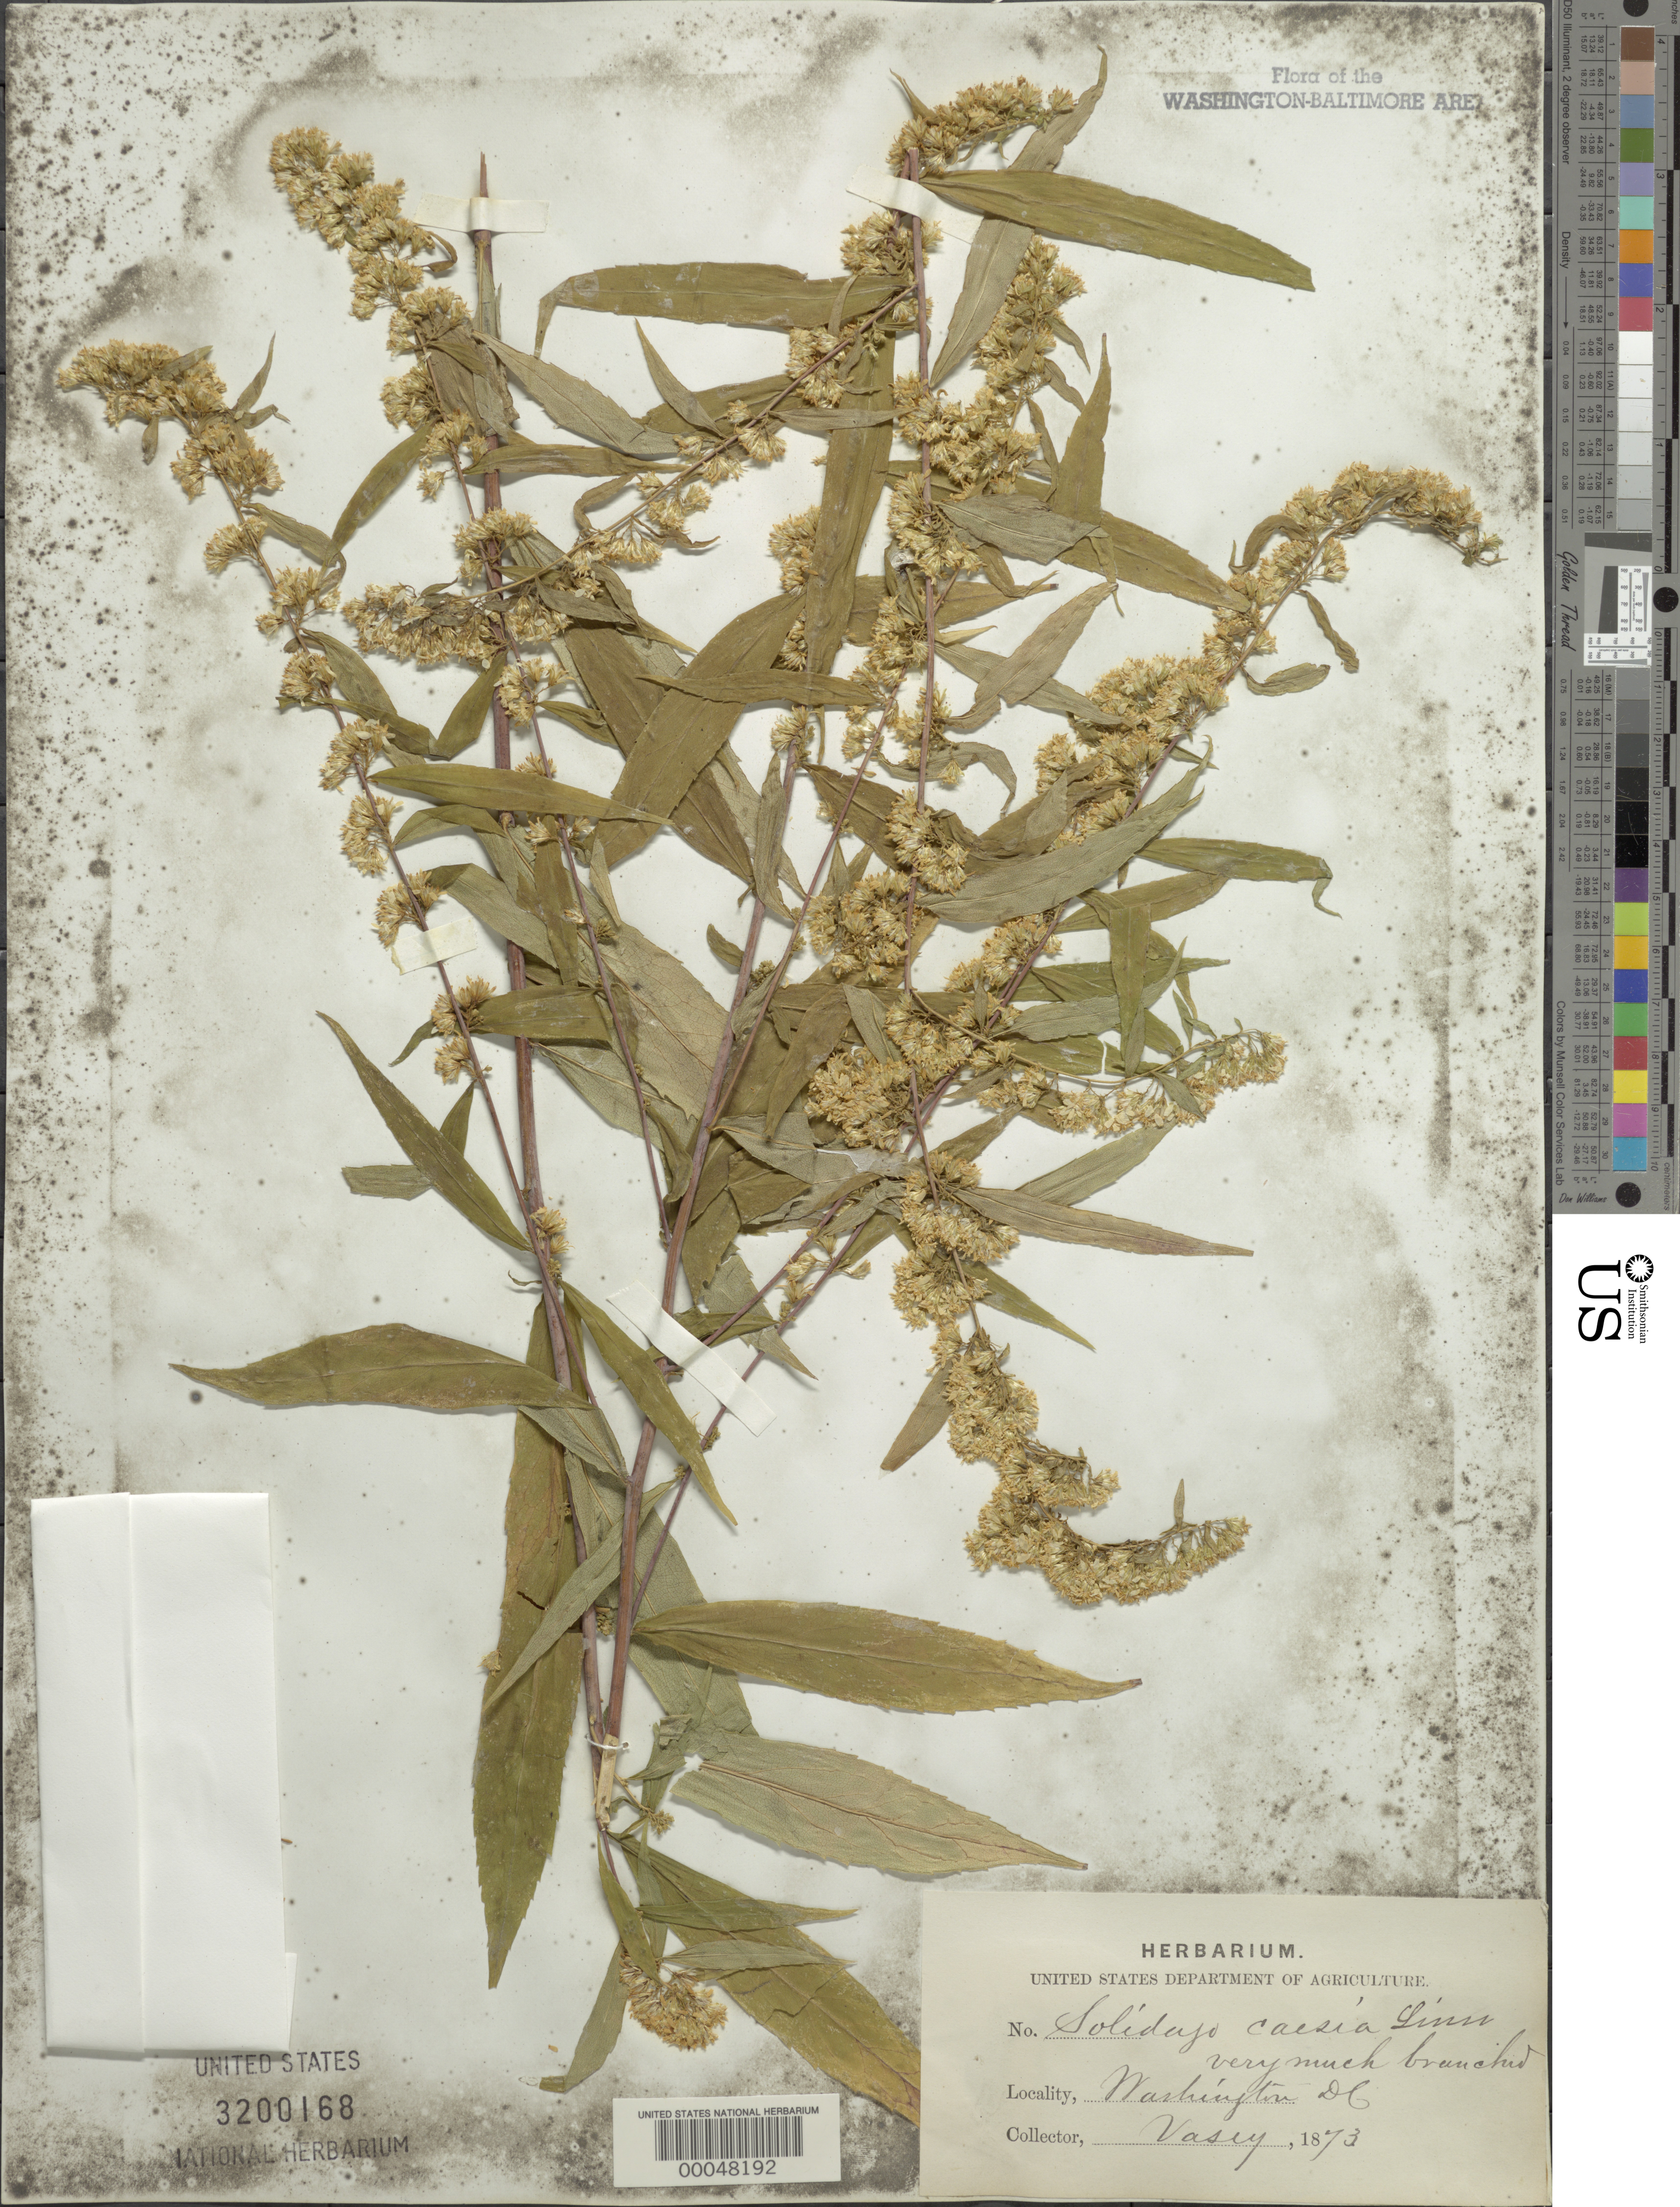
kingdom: Plantae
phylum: Tracheophyta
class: Magnoliopsida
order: Asterales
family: Asteraceae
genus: Solidago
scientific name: Solidago caesia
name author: L.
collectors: G. R. Vasey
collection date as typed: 1873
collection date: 1873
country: United States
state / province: District of Columbia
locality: Washington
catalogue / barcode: US 3200168